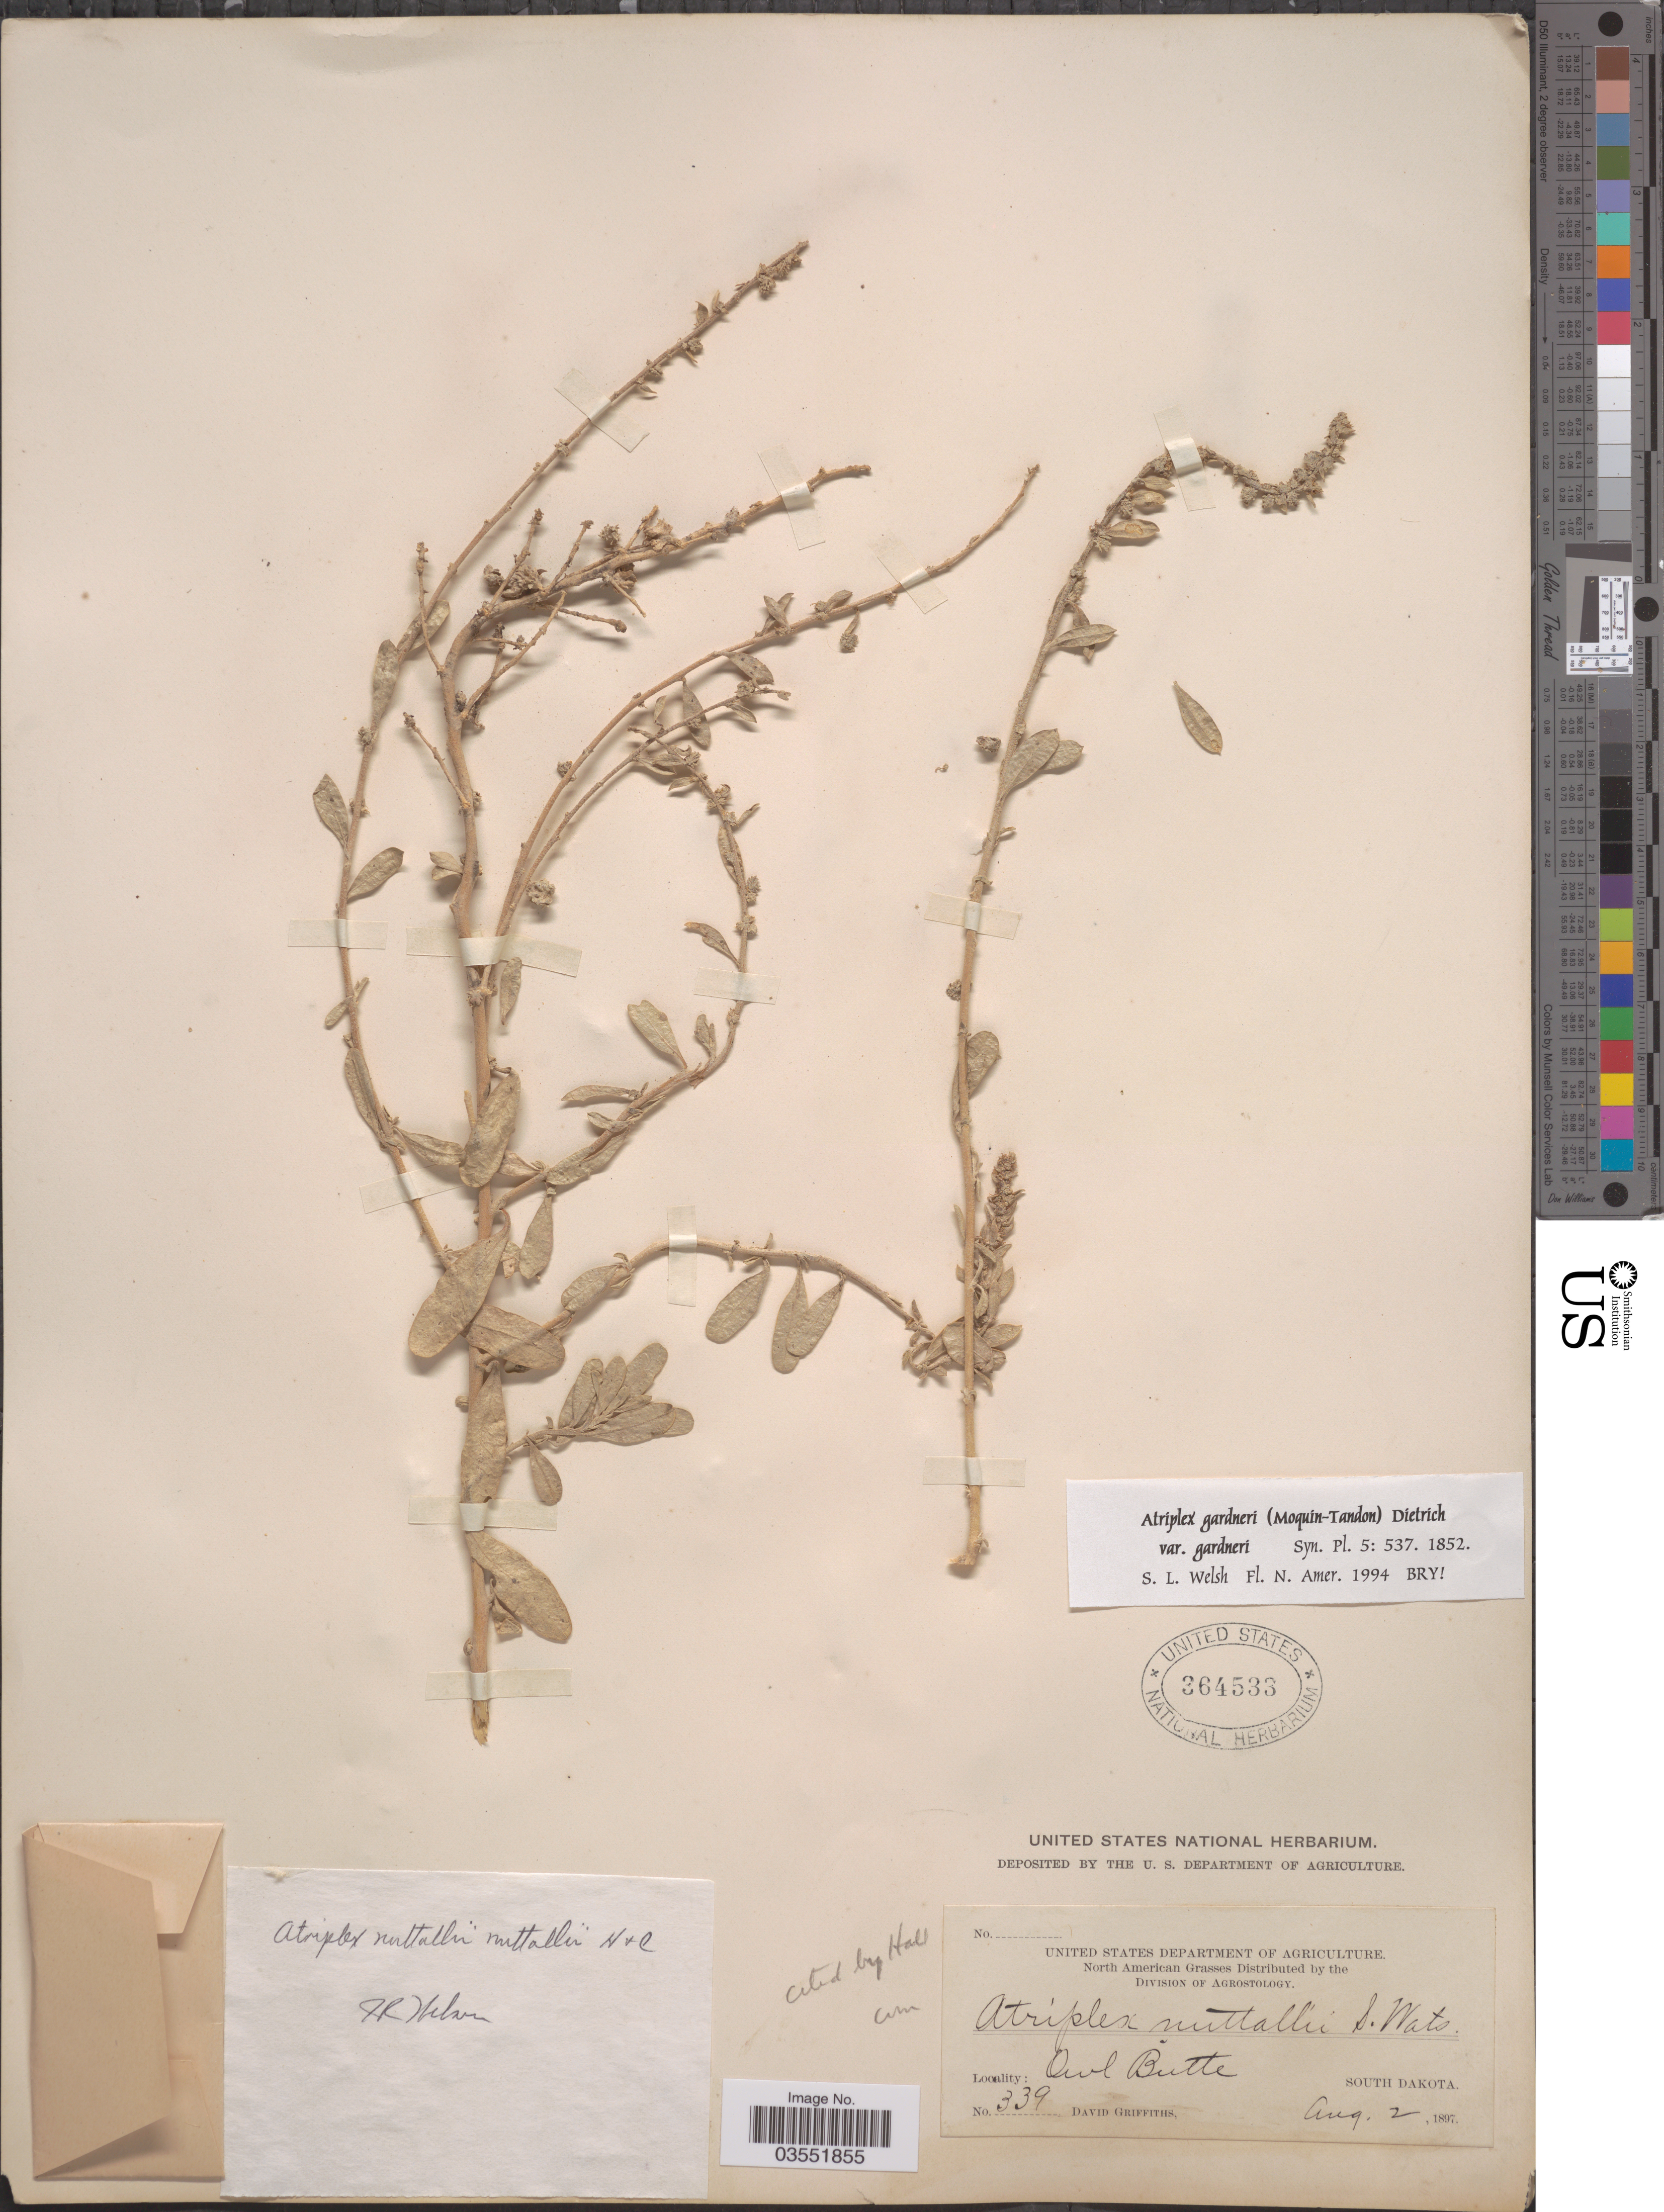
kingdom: Plantae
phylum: Tracheophyta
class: Magnoliopsida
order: Caryophyllales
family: Amaranthaceae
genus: Atriplex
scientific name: Atriplex gardneri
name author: (Moq.) D. Dietr.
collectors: D. Griffiths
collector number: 339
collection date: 1897-08-02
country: United States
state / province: South Dakota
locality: Owl Butte.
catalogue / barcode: US 364533